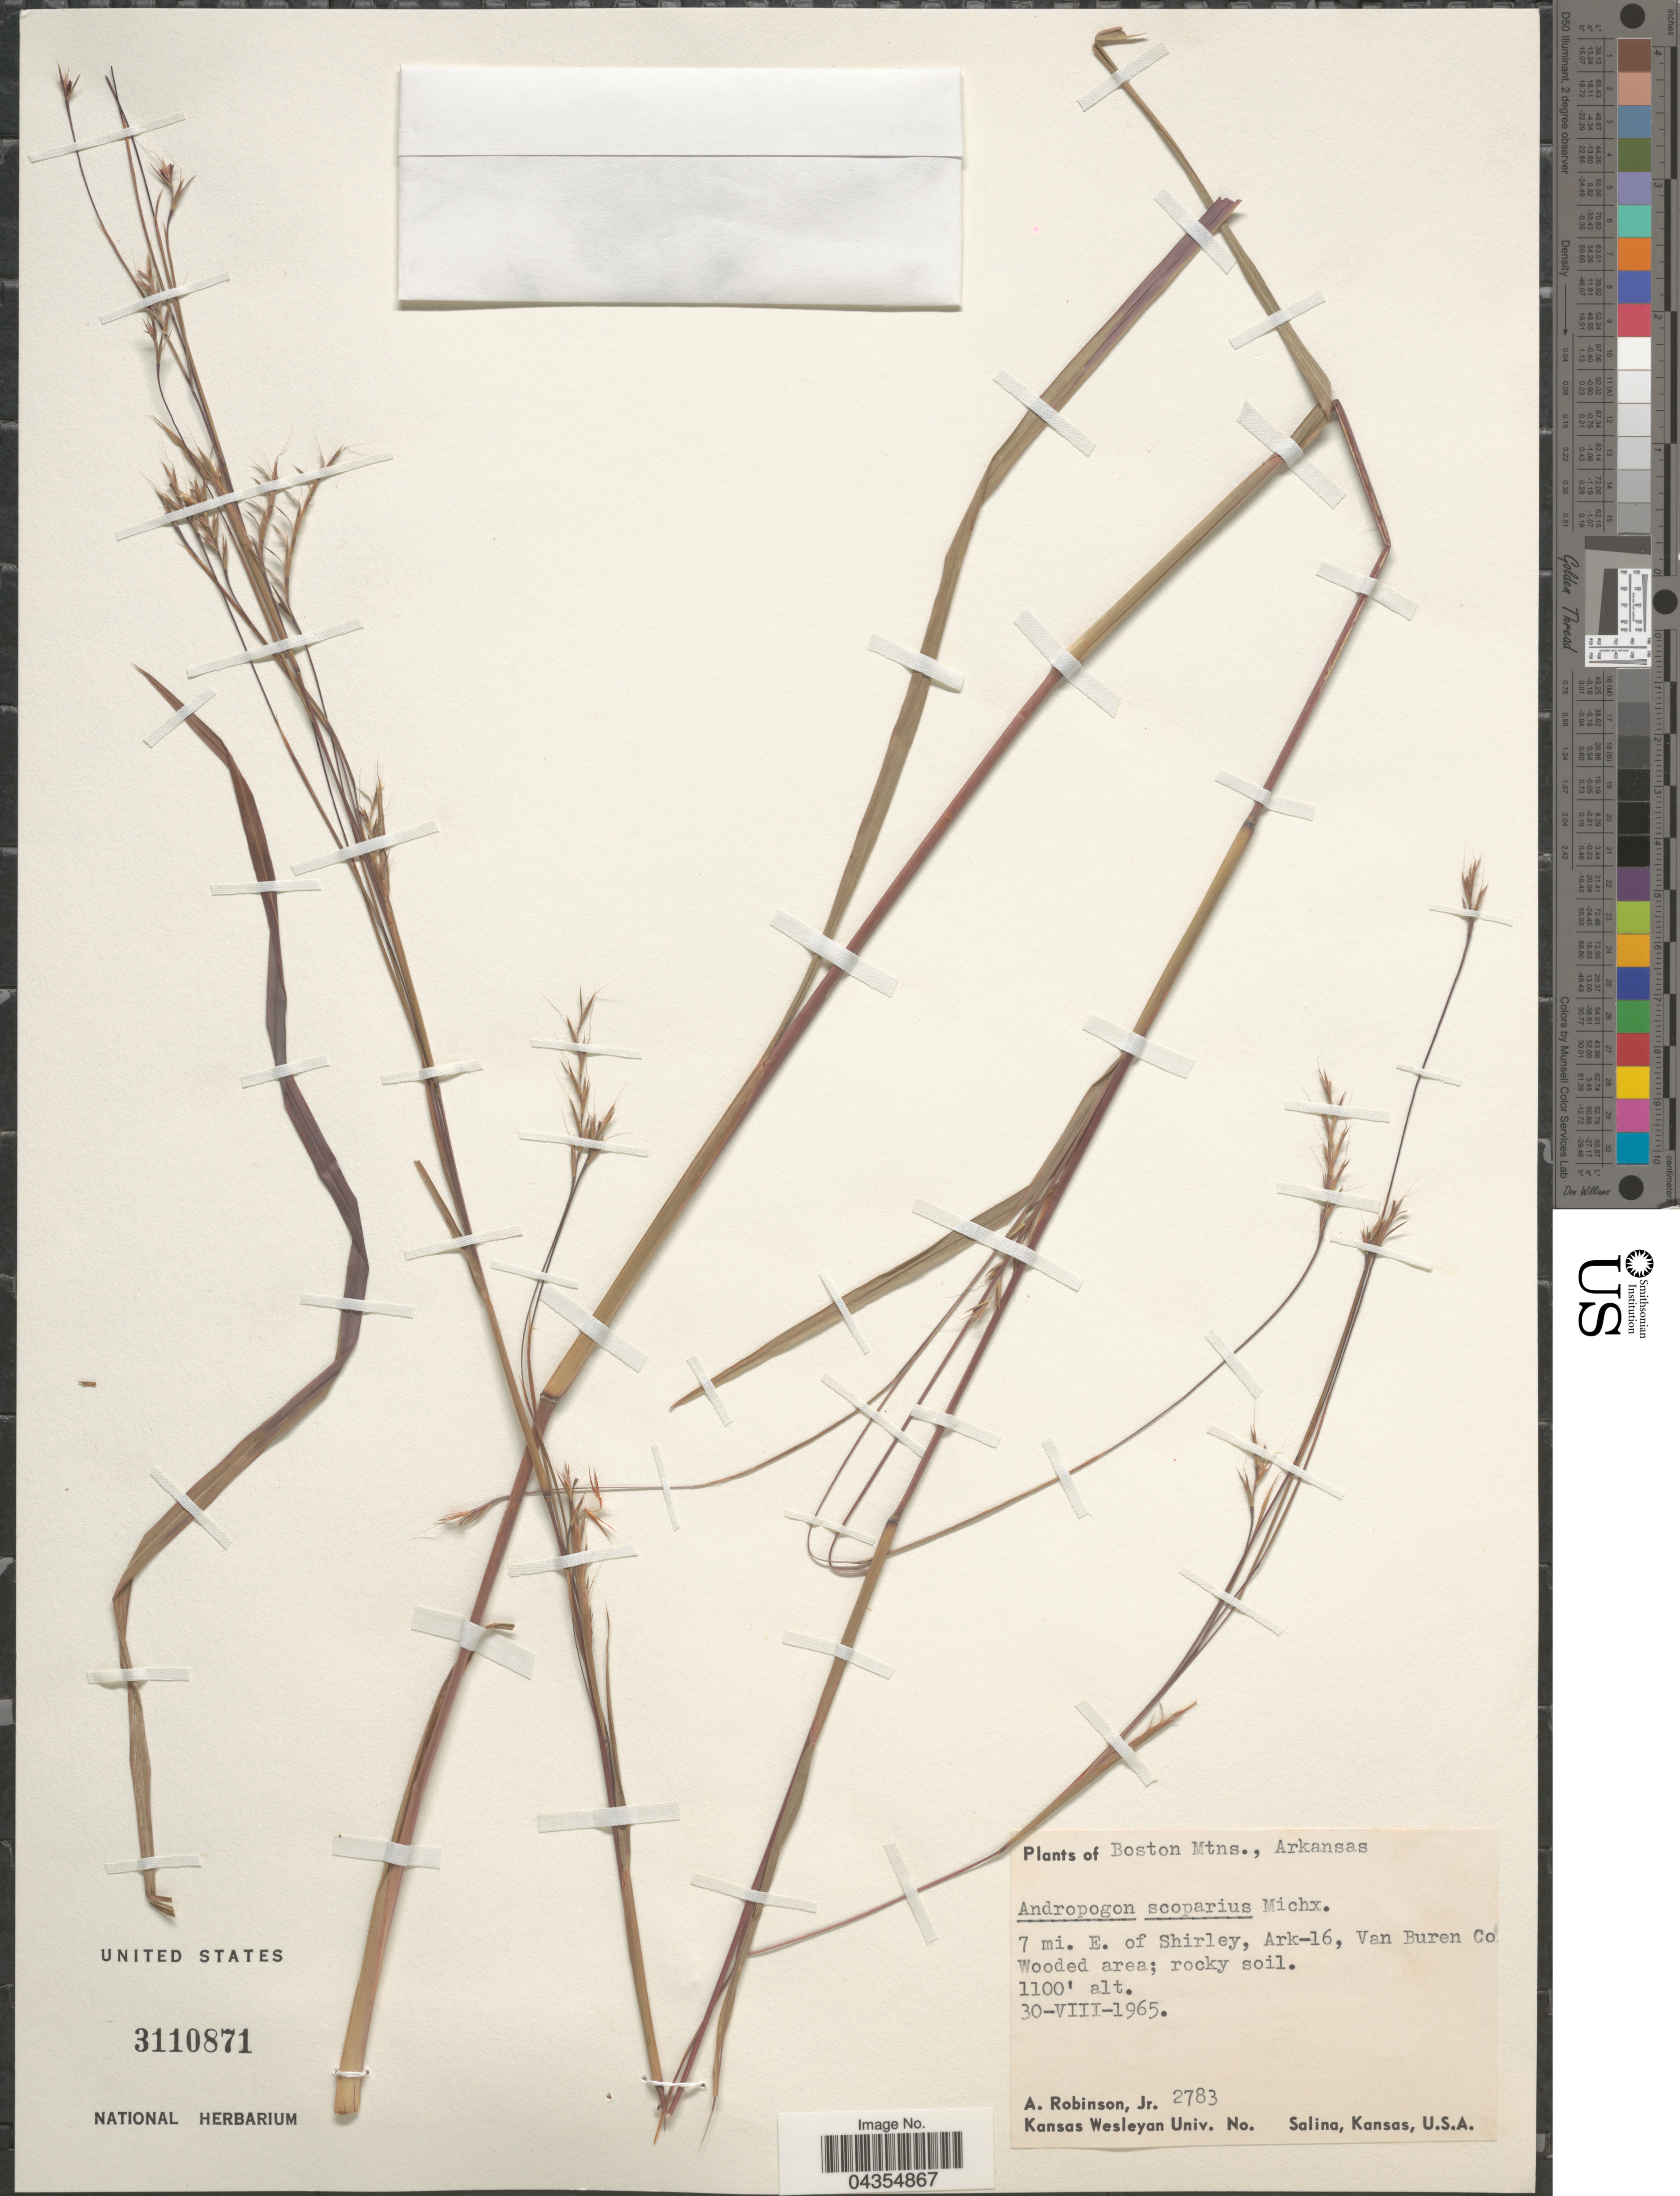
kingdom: Plantae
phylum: Tracheophyta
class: Liliopsida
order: Poales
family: Poaceae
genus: Schizachyrium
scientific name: Schizachyrium sanguineum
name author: (Retz.) Alston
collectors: A. Robinson Jr.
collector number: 2783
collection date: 1965-08-30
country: United States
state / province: Arkansas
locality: Boston Mtns. 7 mi. E. of Shirley, Ark-16, Van Buren Co.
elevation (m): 335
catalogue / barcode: US 3110871